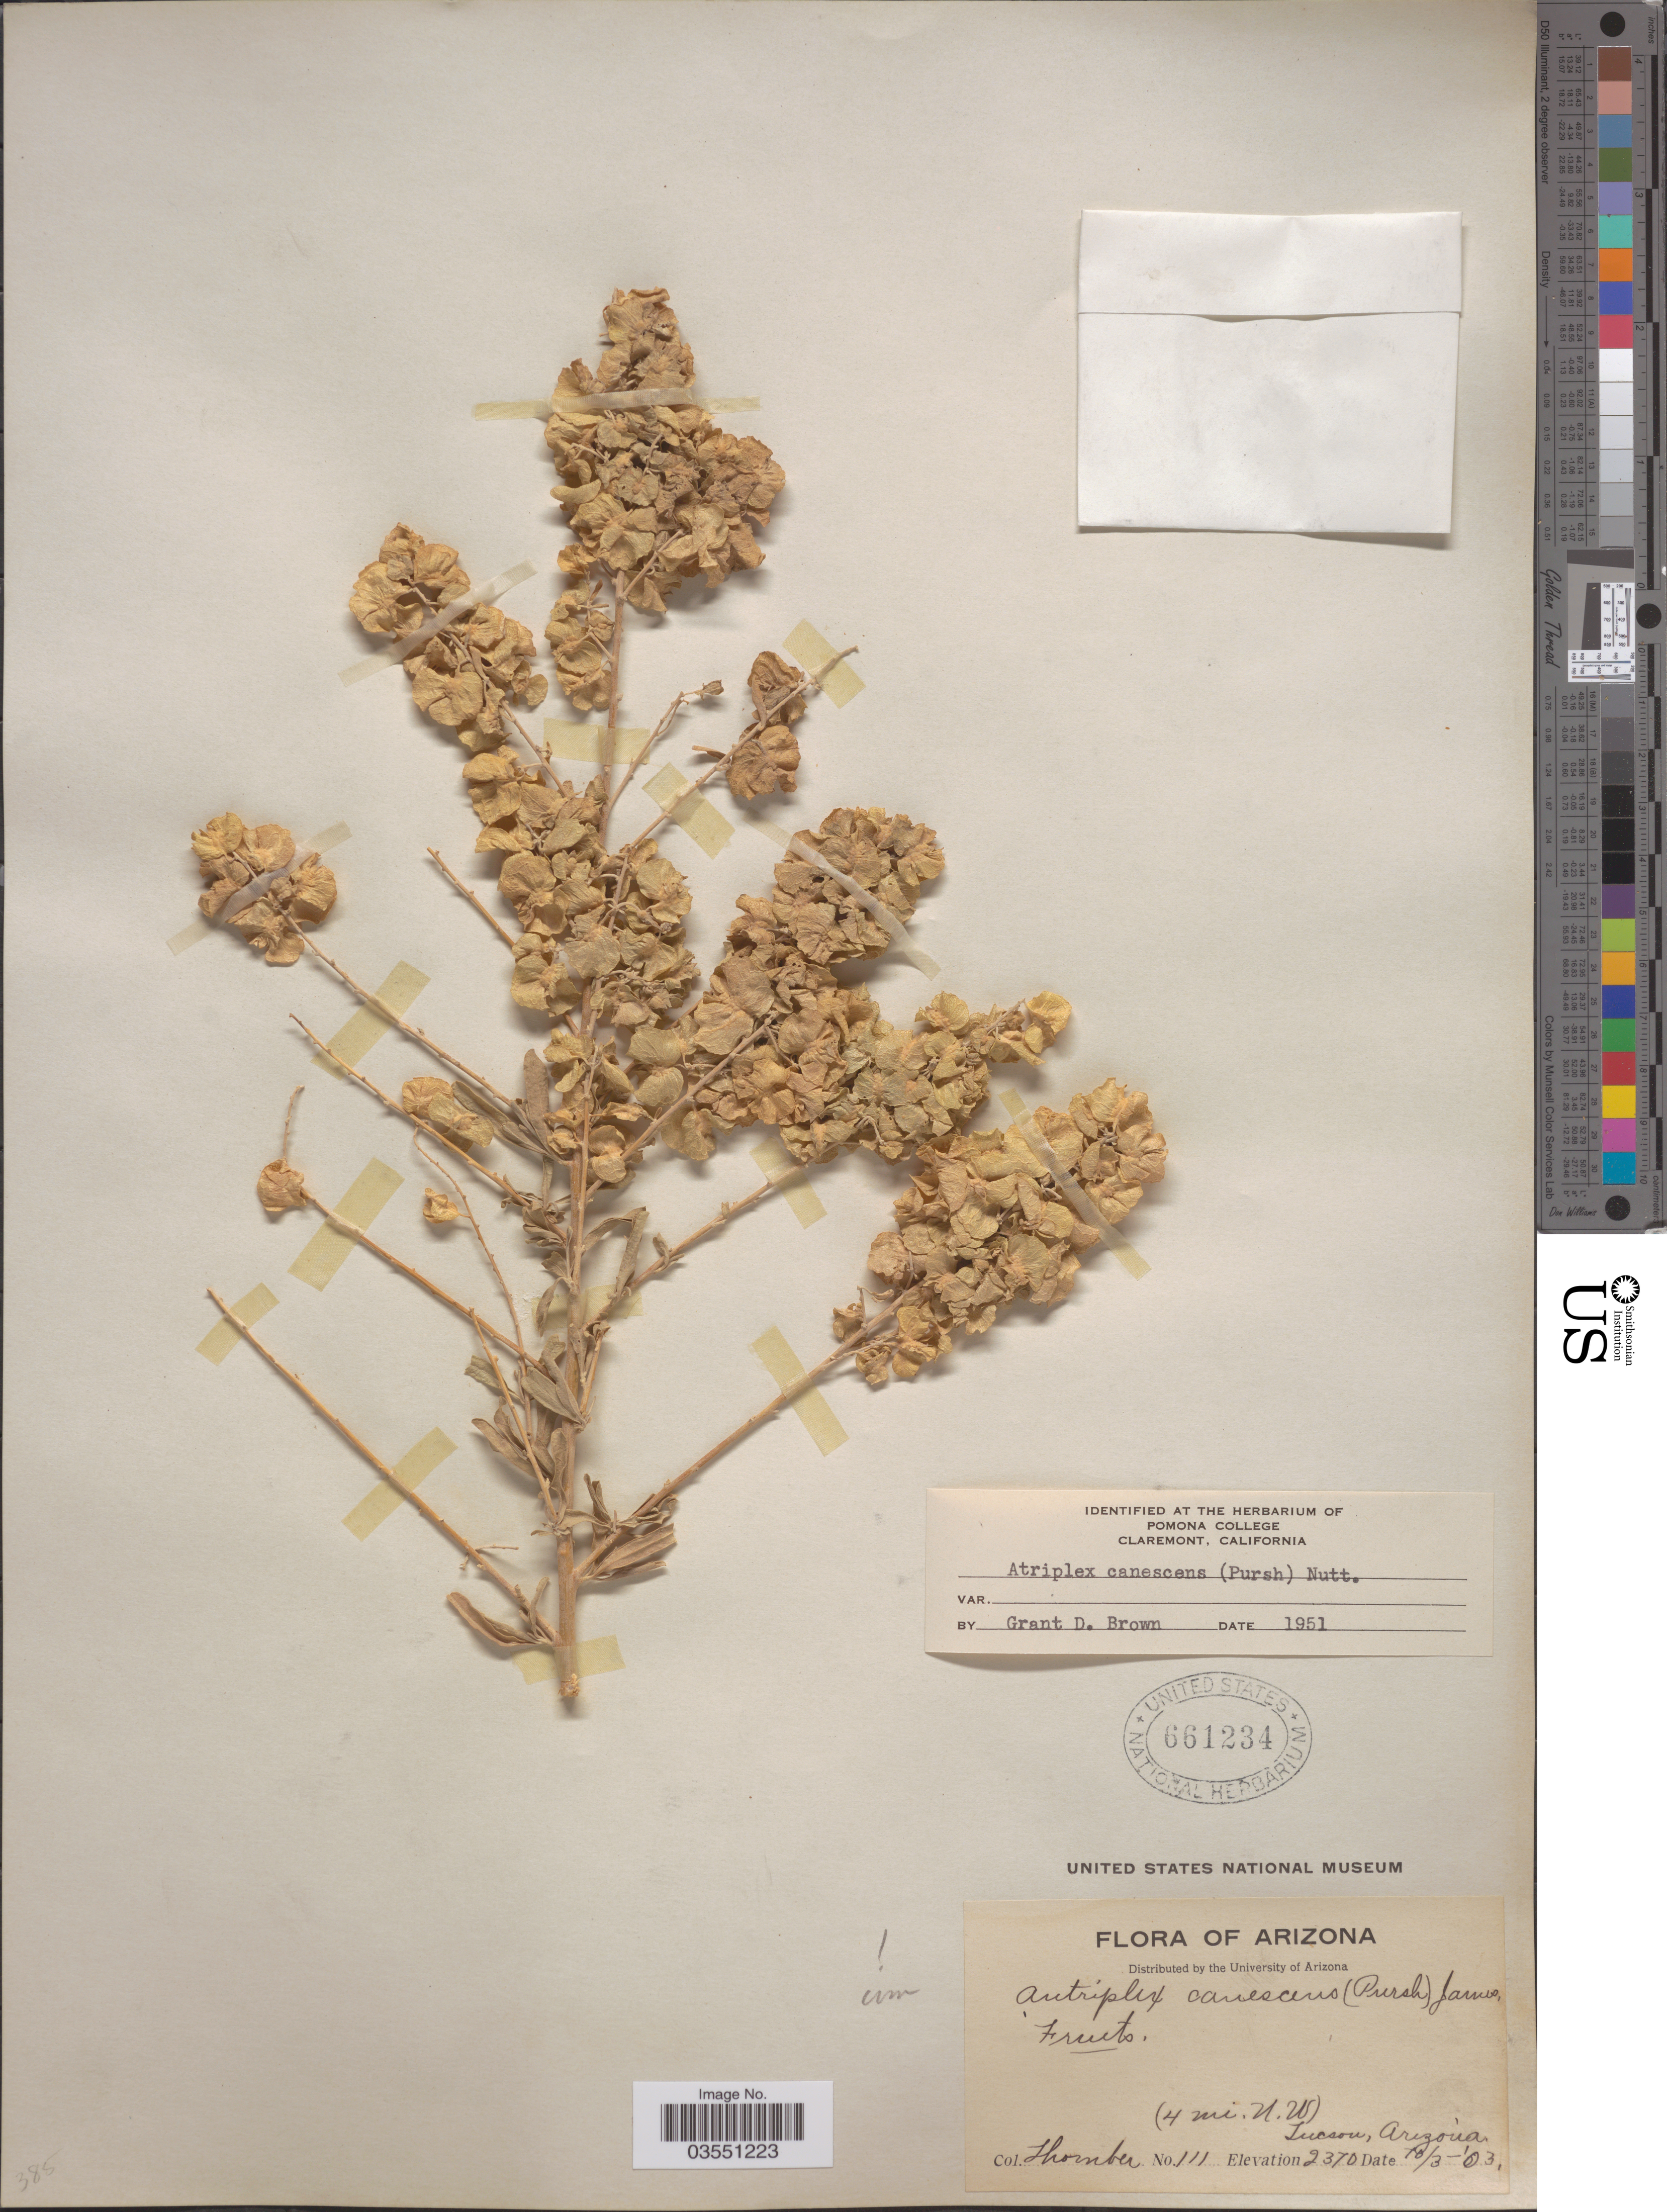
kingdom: Plantae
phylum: Tracheophyta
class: Magnoliopsida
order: Caryophyllales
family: Amaranthaceae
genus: Atriplex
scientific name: Atriplex canescens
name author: (Pursh) Nutt.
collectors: J. Thornber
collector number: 111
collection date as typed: Transcribed d/m/y: 3/10/3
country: United States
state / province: Arizona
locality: (4 mi. N.W) Tucson.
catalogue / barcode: US 661234